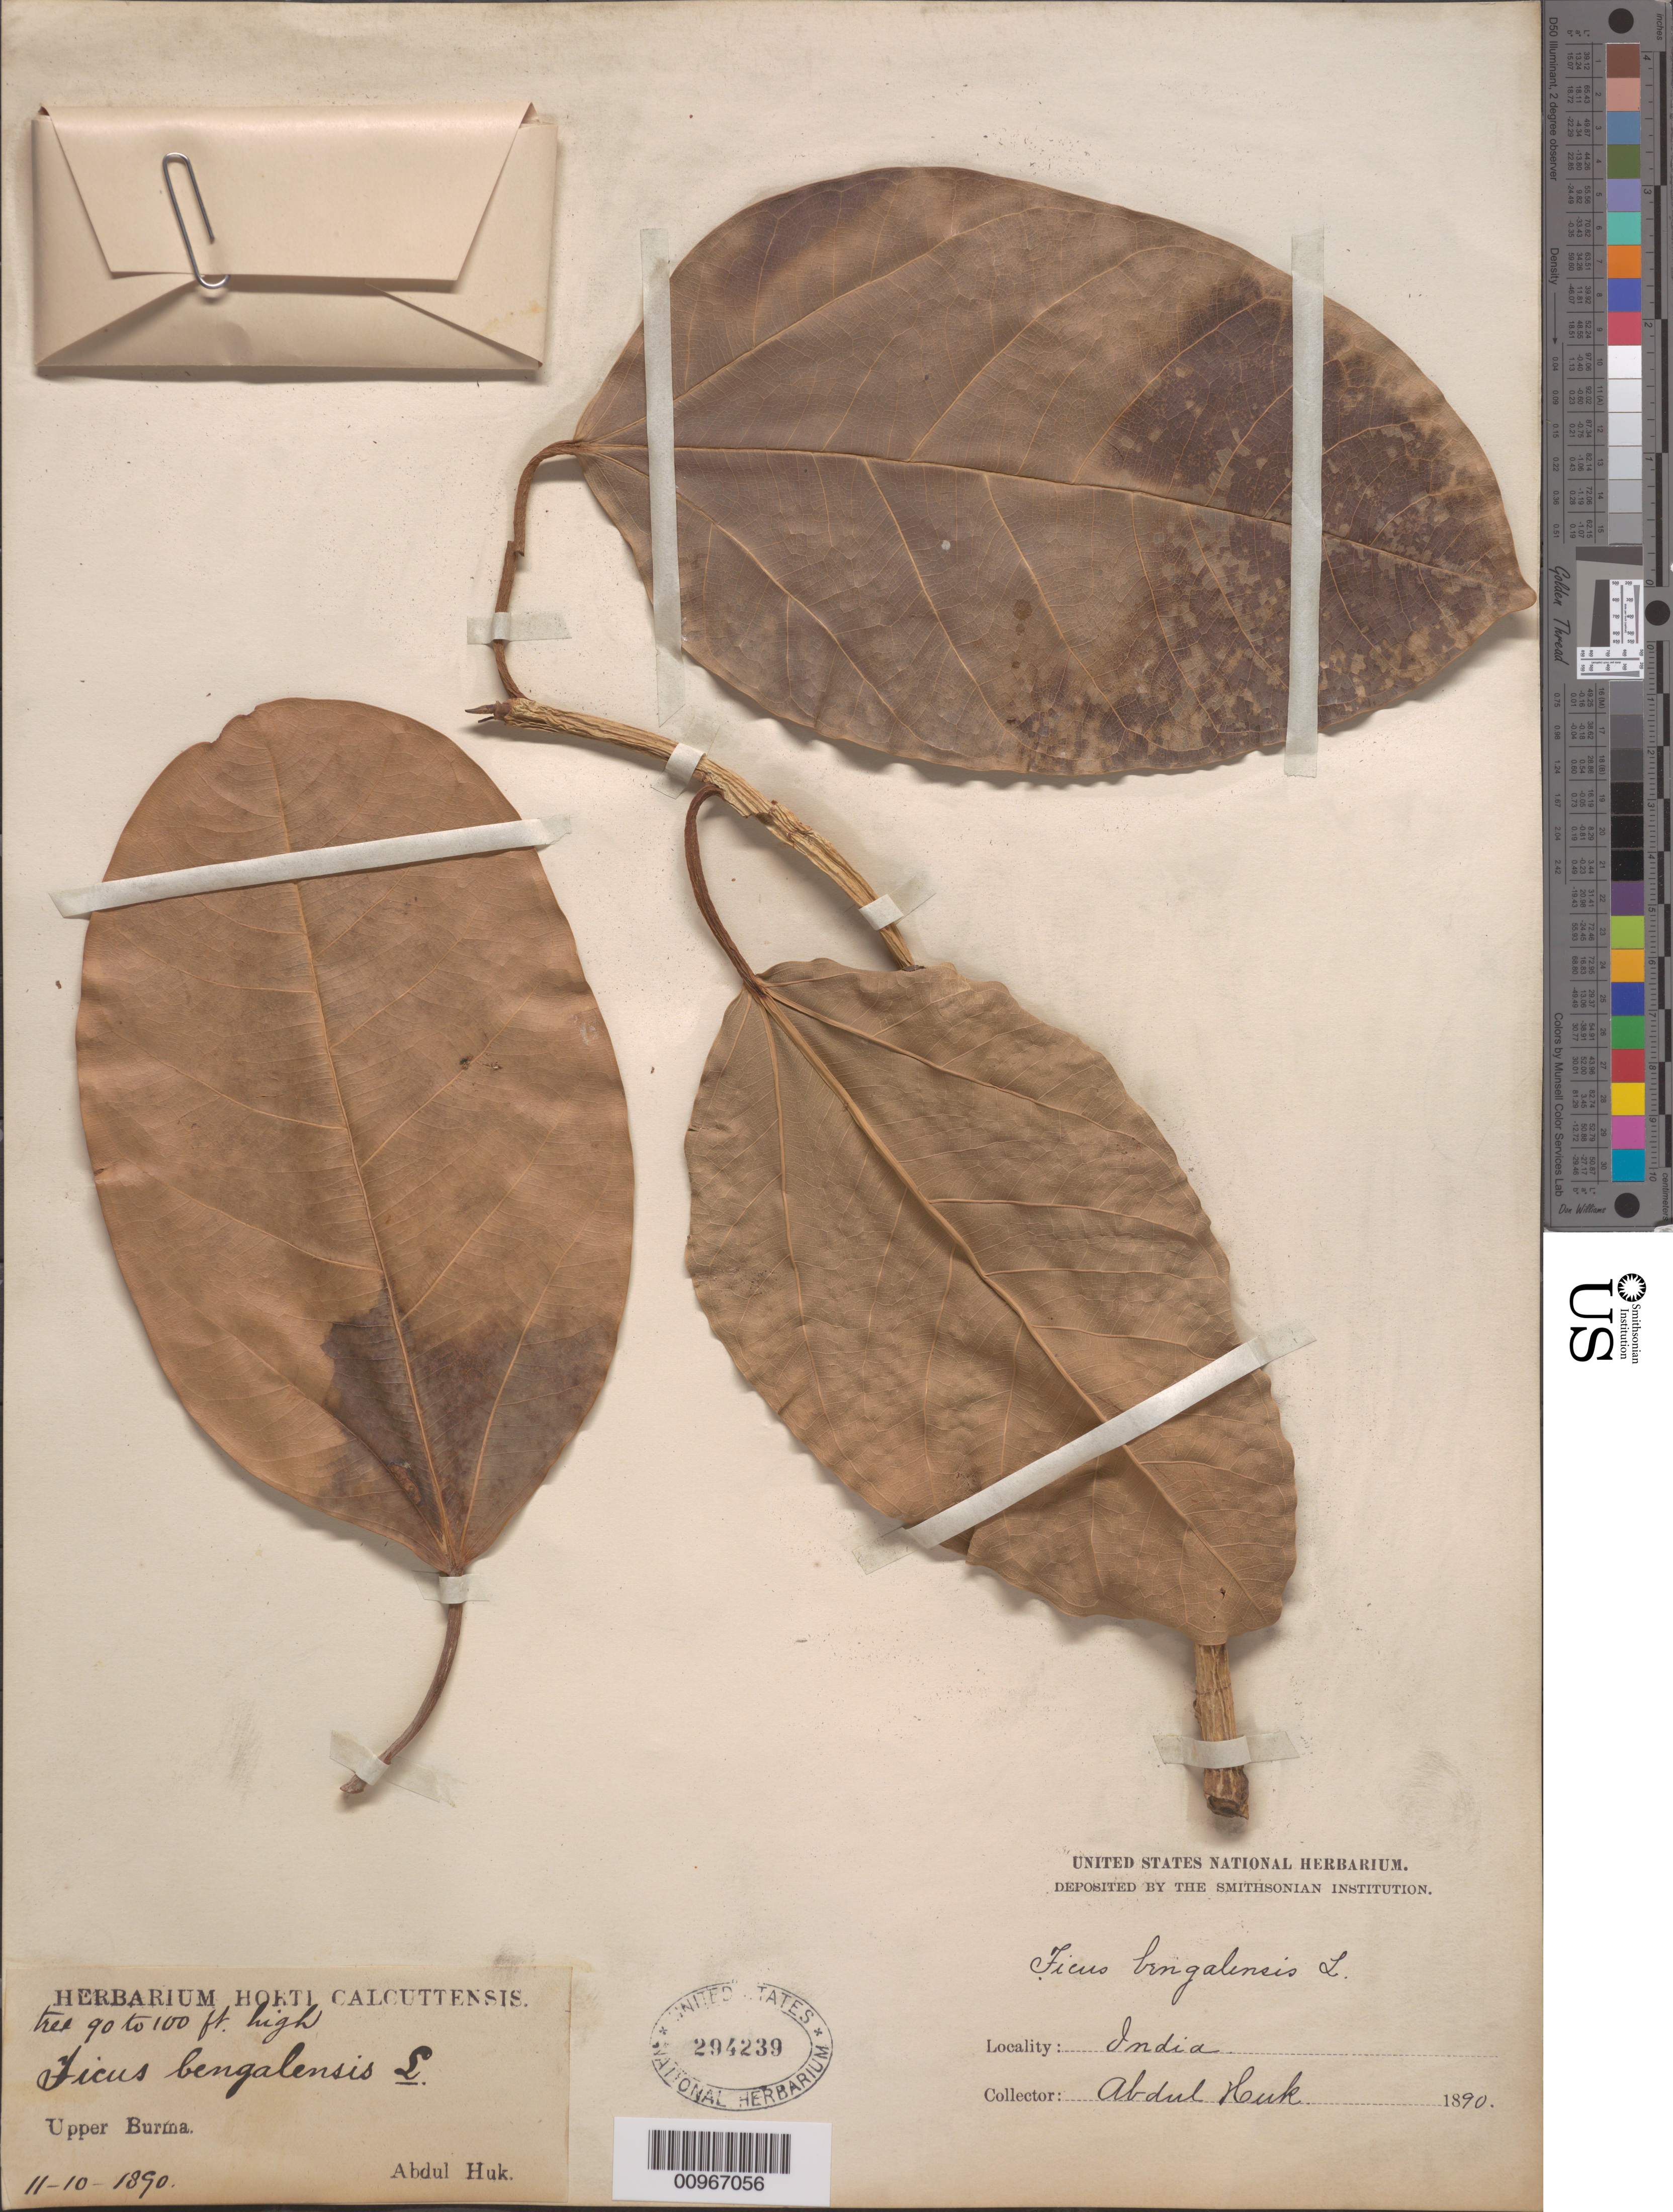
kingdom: Plantae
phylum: Tracheophyta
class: Magnoliopsida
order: Rosales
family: Moraceae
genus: Ficus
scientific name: Ficus benghalensis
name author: L.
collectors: A. Huk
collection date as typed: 11 Oct 1890 or 10 Nov 1890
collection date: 1890-10-11 or 1890-11-10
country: Myanmar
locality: Upper Burma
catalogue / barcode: US 294239